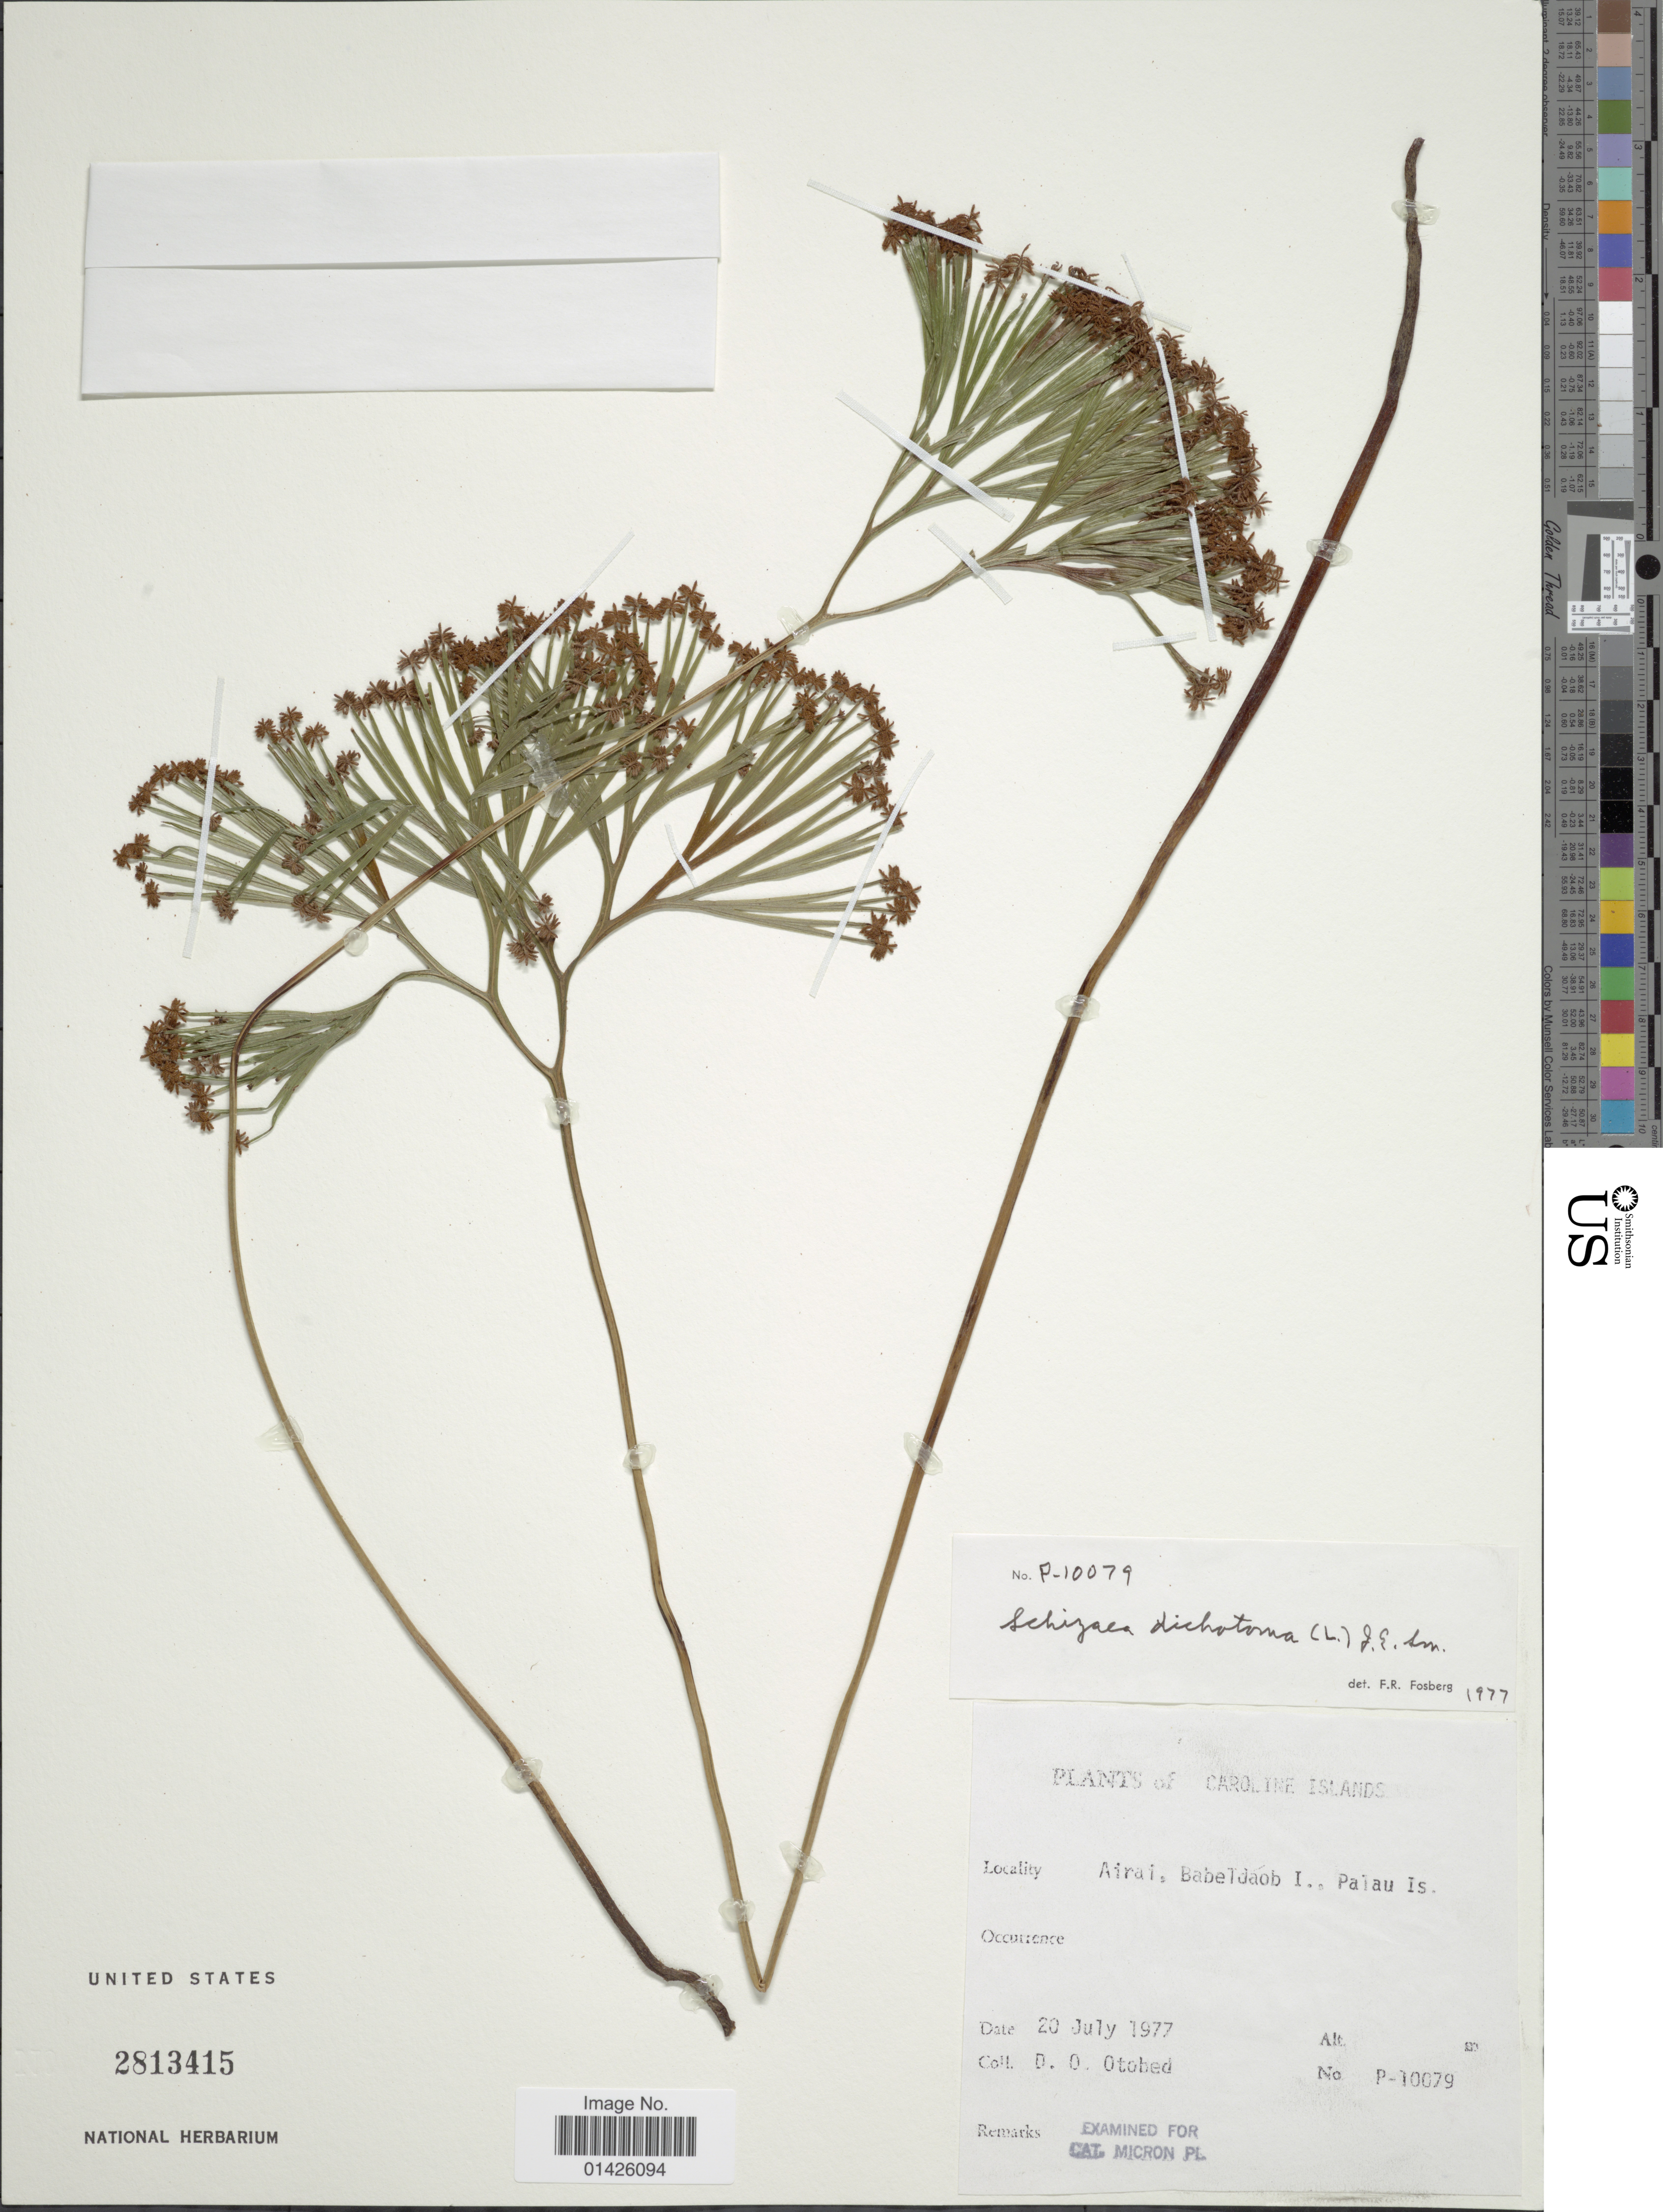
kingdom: Plantae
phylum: Tracheophyta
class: Polypodiopsida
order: Schizaeales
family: Schizaeaceae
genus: Schizaea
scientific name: Schizaea dichotoma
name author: (L.) J. Sm.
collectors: D. O. Otobed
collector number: P-10079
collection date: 1977-07-20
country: Palau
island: Babeldaob [Babelthuap]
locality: Caroline Islands, Airai, Babeldaob I., Palau Is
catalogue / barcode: US 2813415